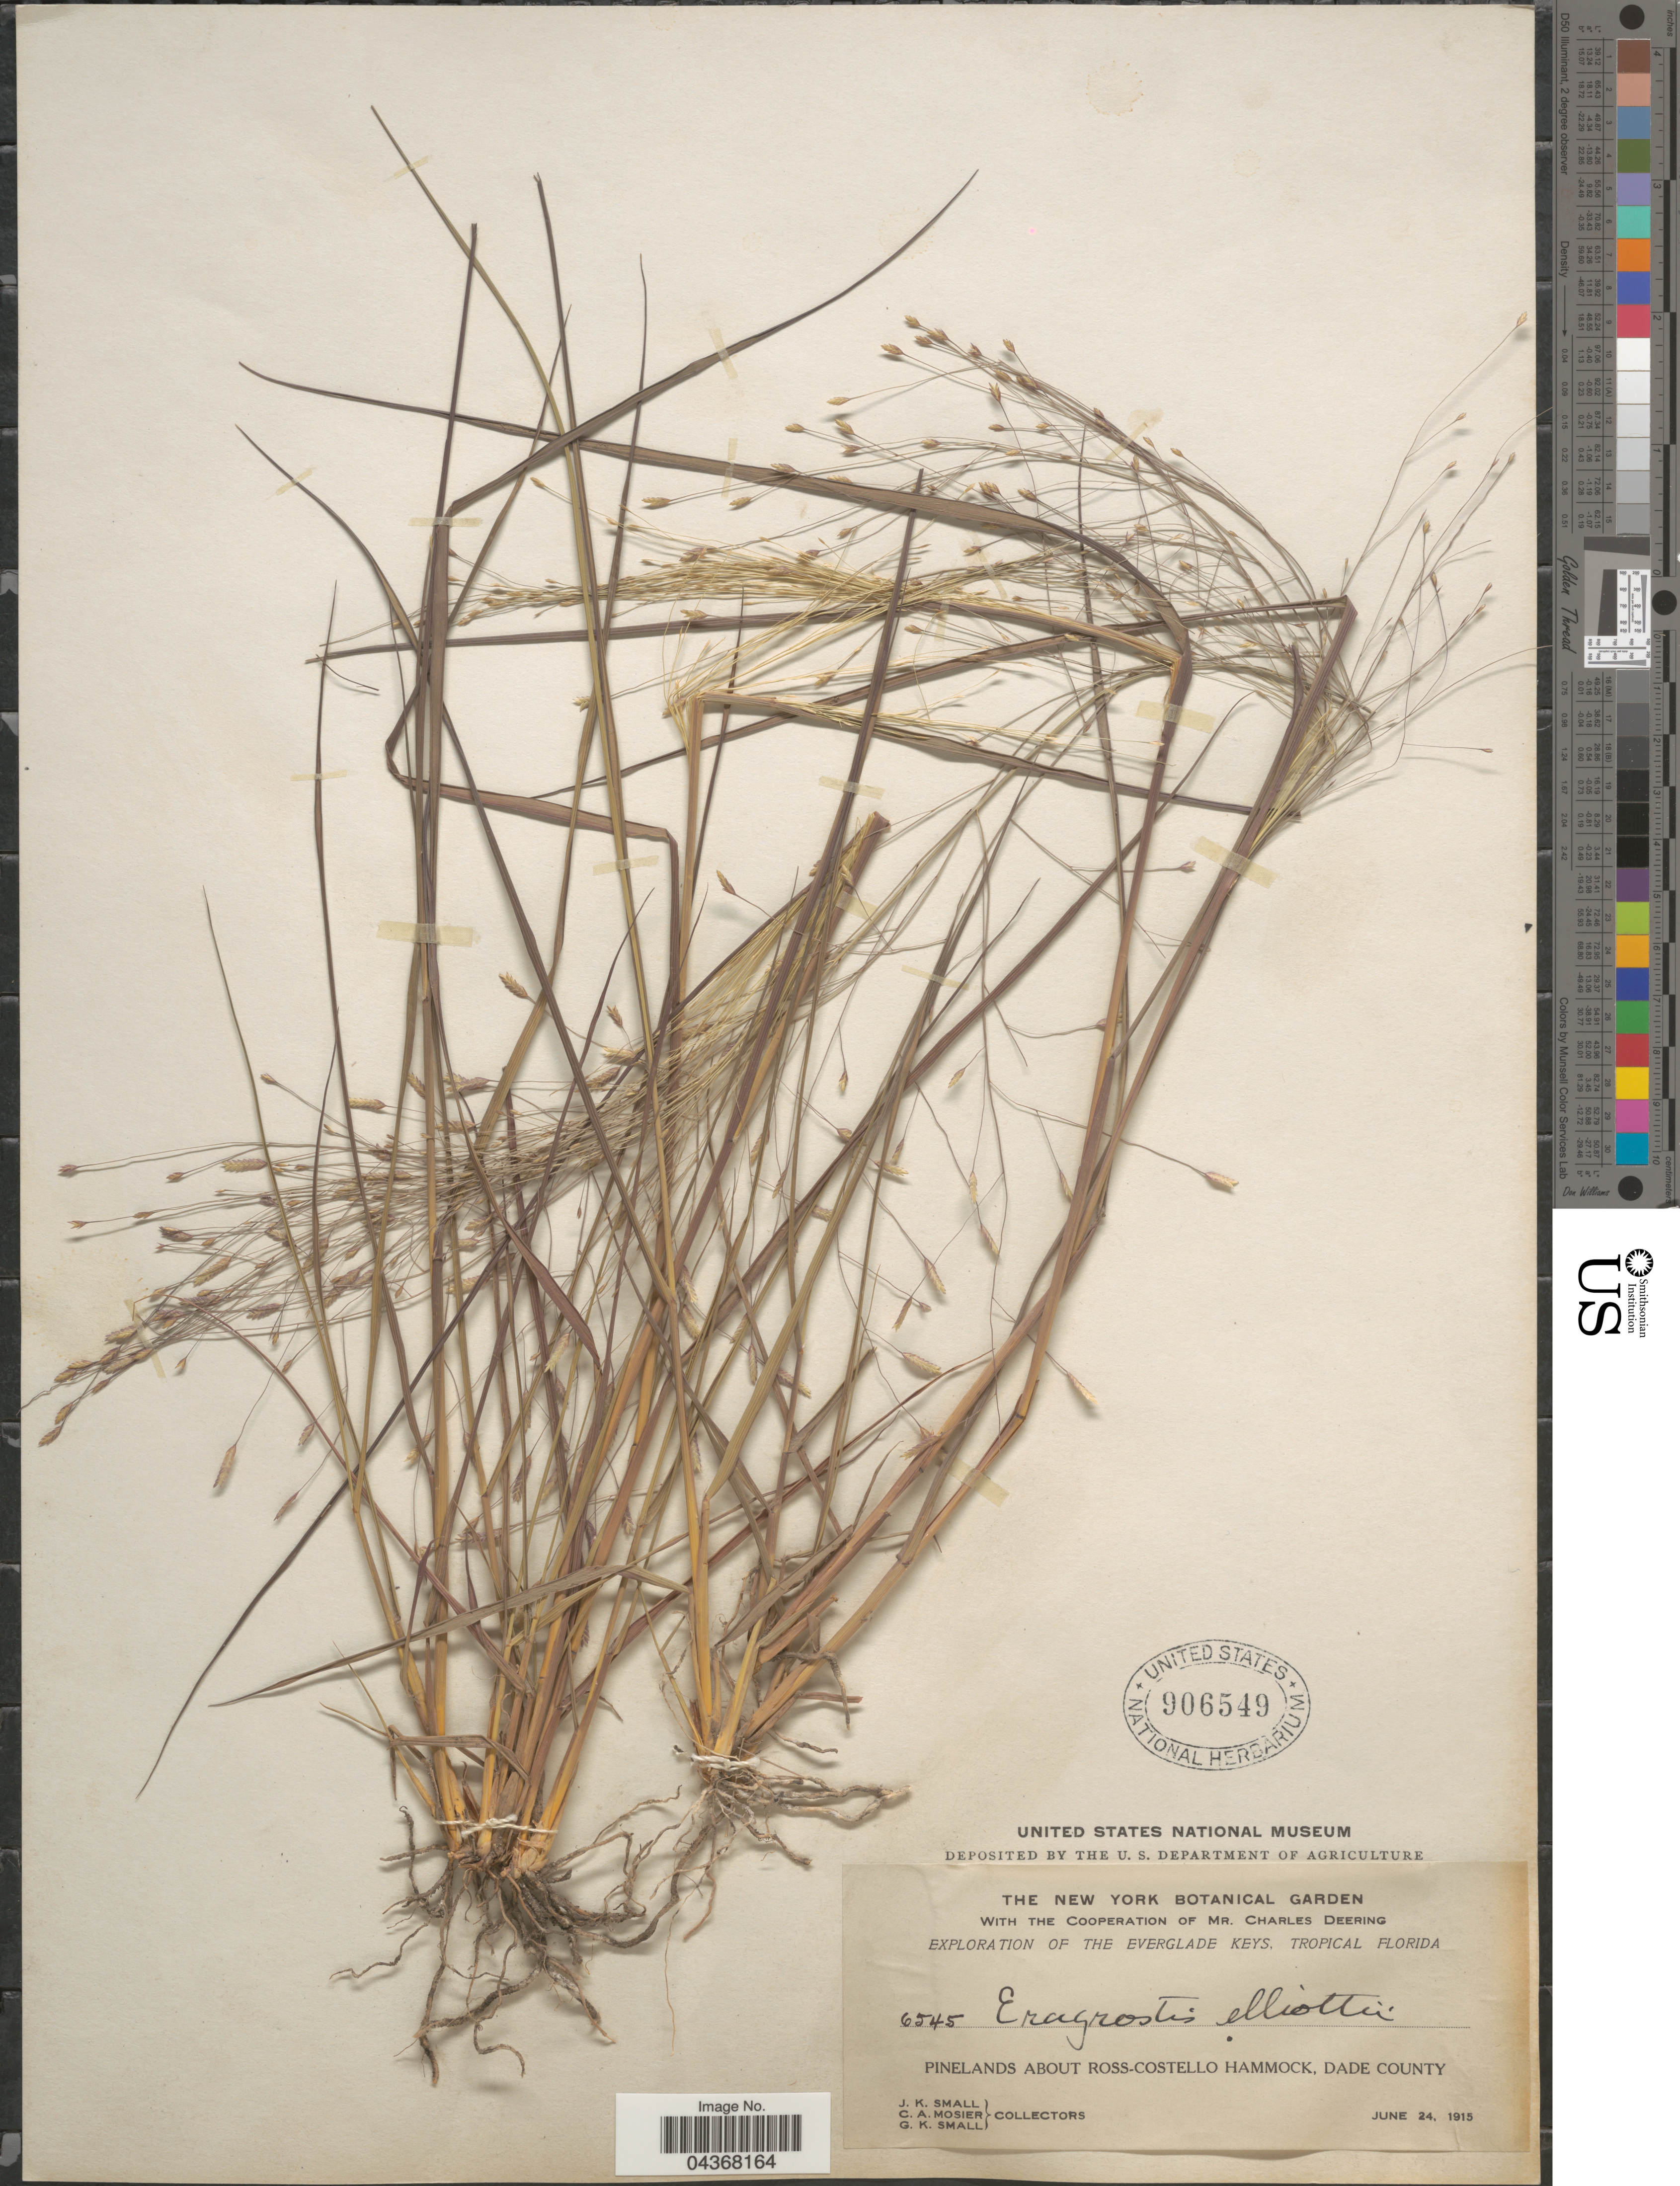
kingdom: Plantae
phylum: Tracheophyta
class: Liliopsida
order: Poales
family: Poaceae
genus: Eragrostis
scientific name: Eragrostis elliottii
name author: S. Watson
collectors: J. K. Small, C. A. Mosier & G. K. Small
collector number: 6545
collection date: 1915-06-24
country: United States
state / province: Florida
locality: Exploration of the Everglade Keys, Tropical Florida. Pinelands about Ross-Costello Hammock, Dade County.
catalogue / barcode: US 906549